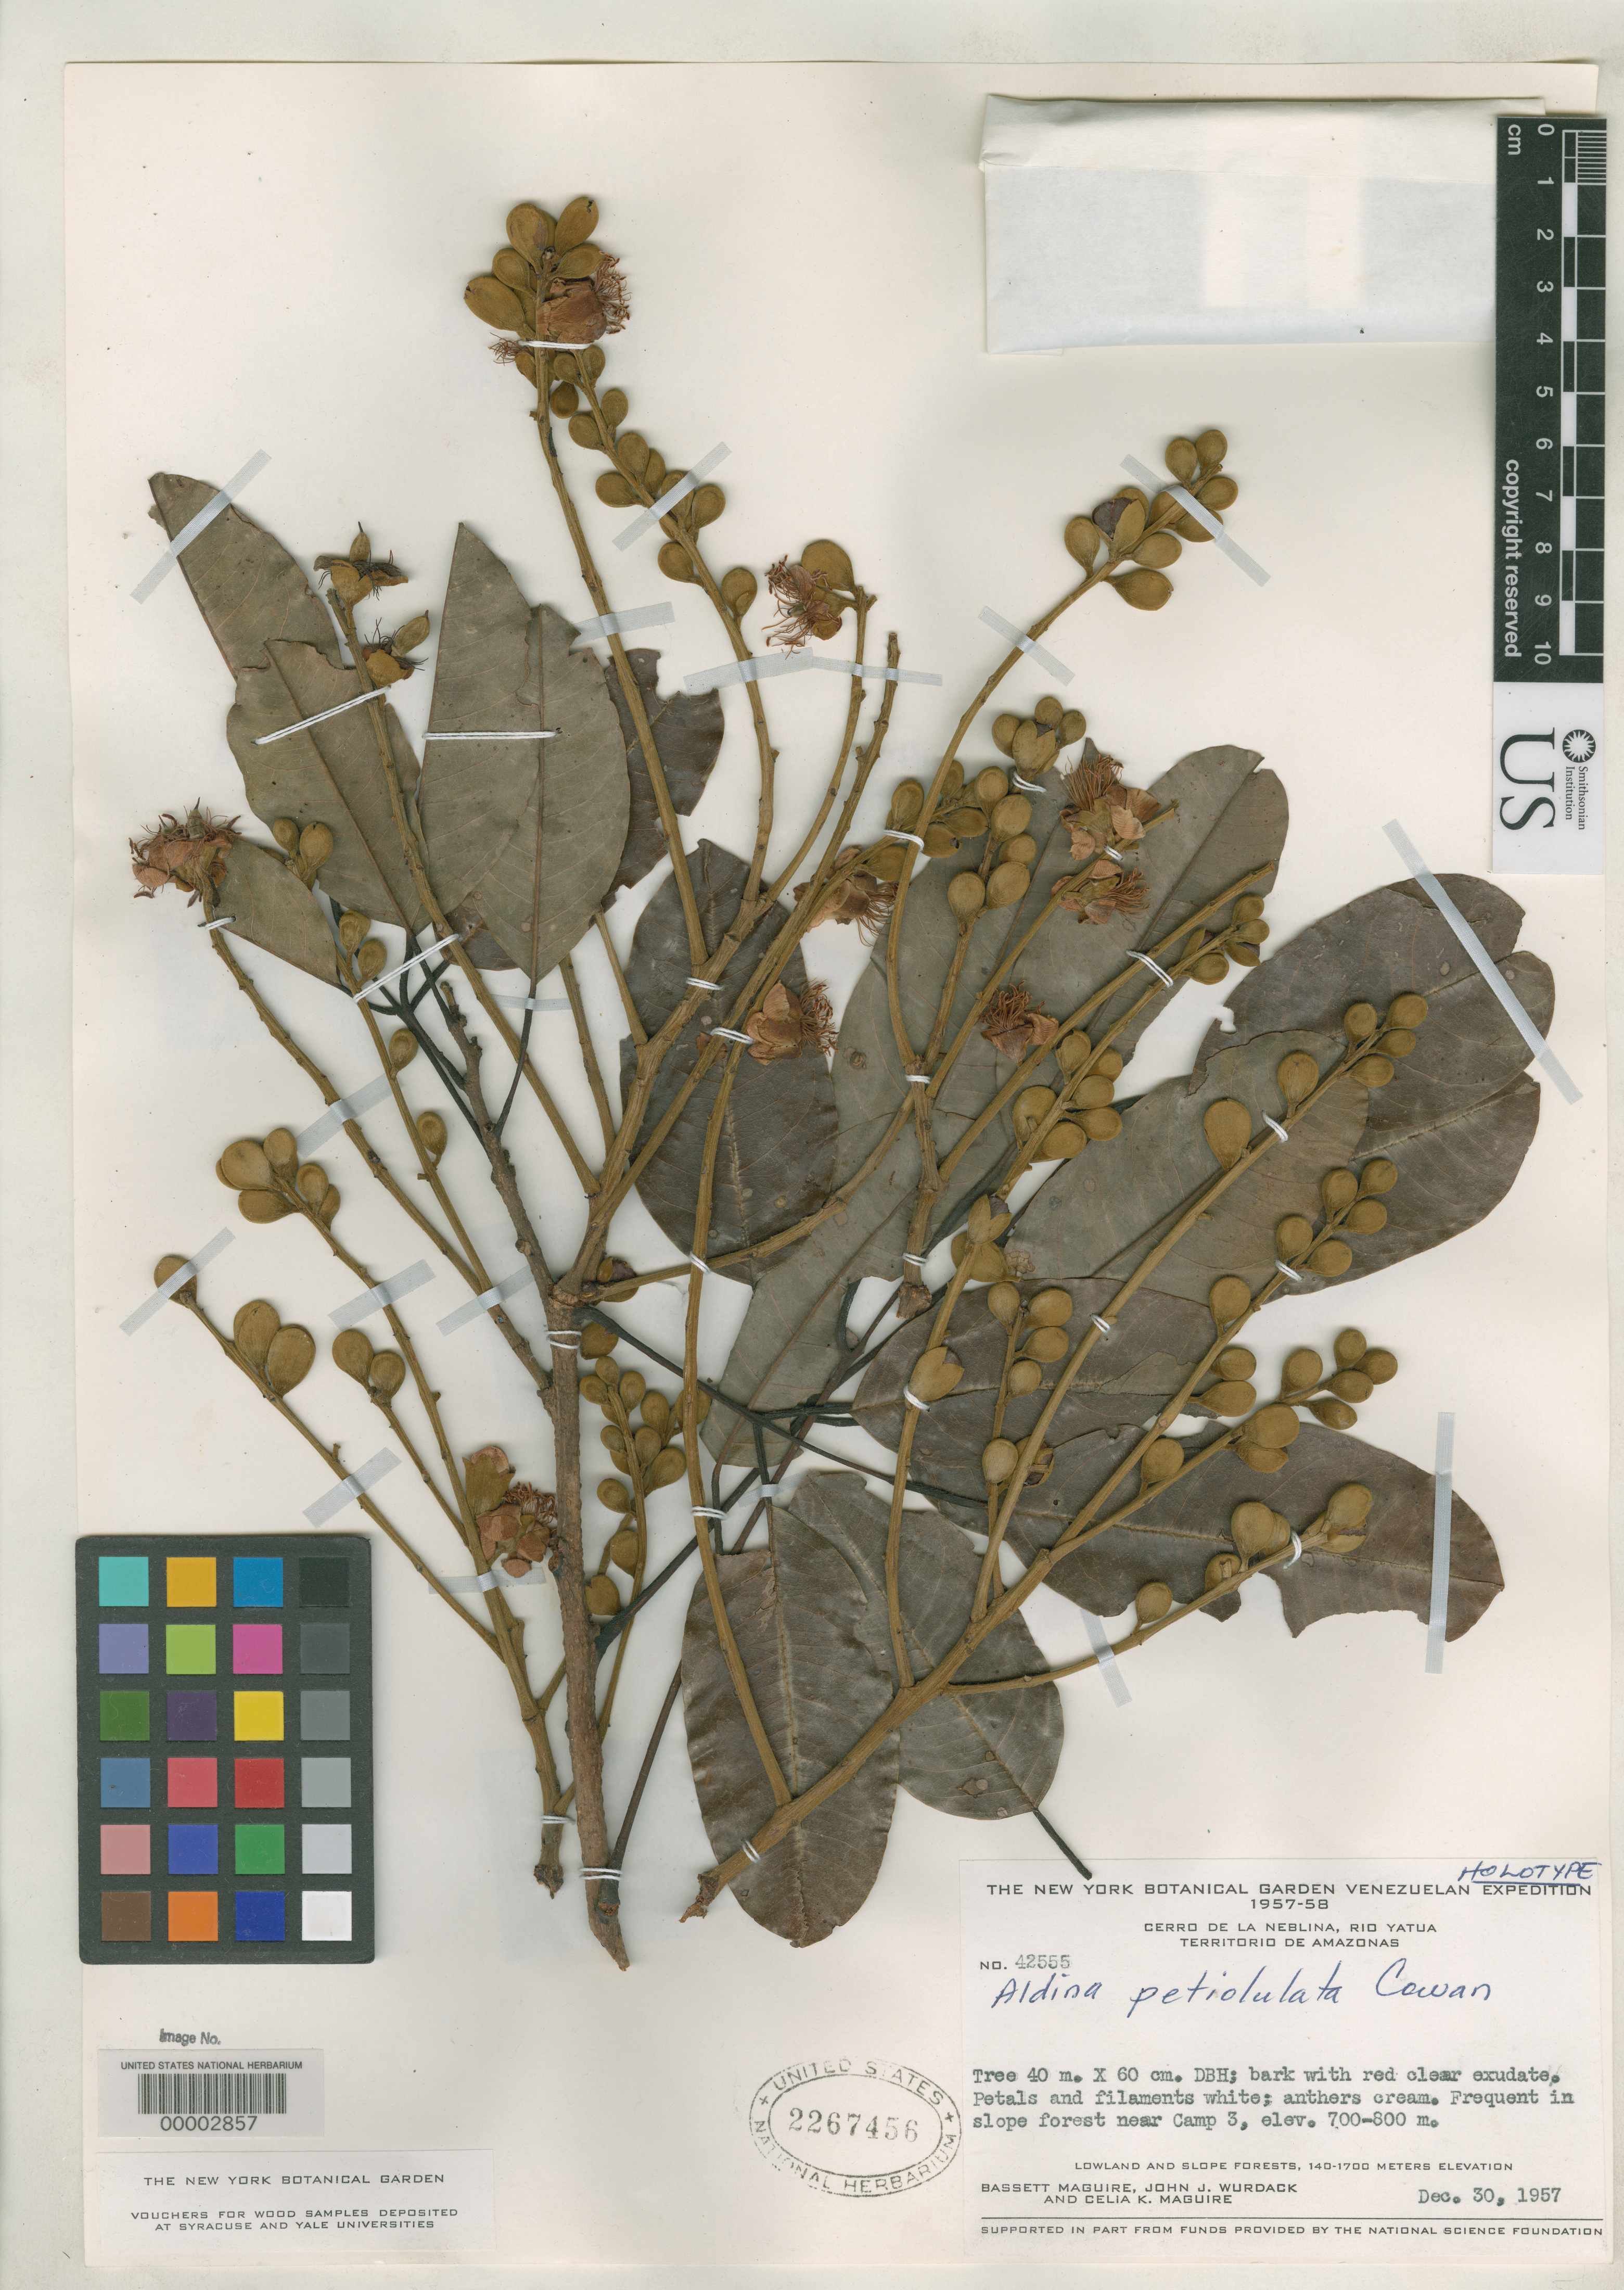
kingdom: Plantae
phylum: Tracheophyta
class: Magnoliopsida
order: Fabales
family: Fabaceae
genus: Aldina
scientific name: Aldina petiolulata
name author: R.S. Cowan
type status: Holotype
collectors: B. Maguire, J. J. Wurdack & C. K. Maguire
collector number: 42555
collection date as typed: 30 Dec 1957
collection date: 1957-12-30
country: Venezuela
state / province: Amazonas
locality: Cerro de la Neblina, Rio Yatua, slope forest near camp 5.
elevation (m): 700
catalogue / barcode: US 2267456